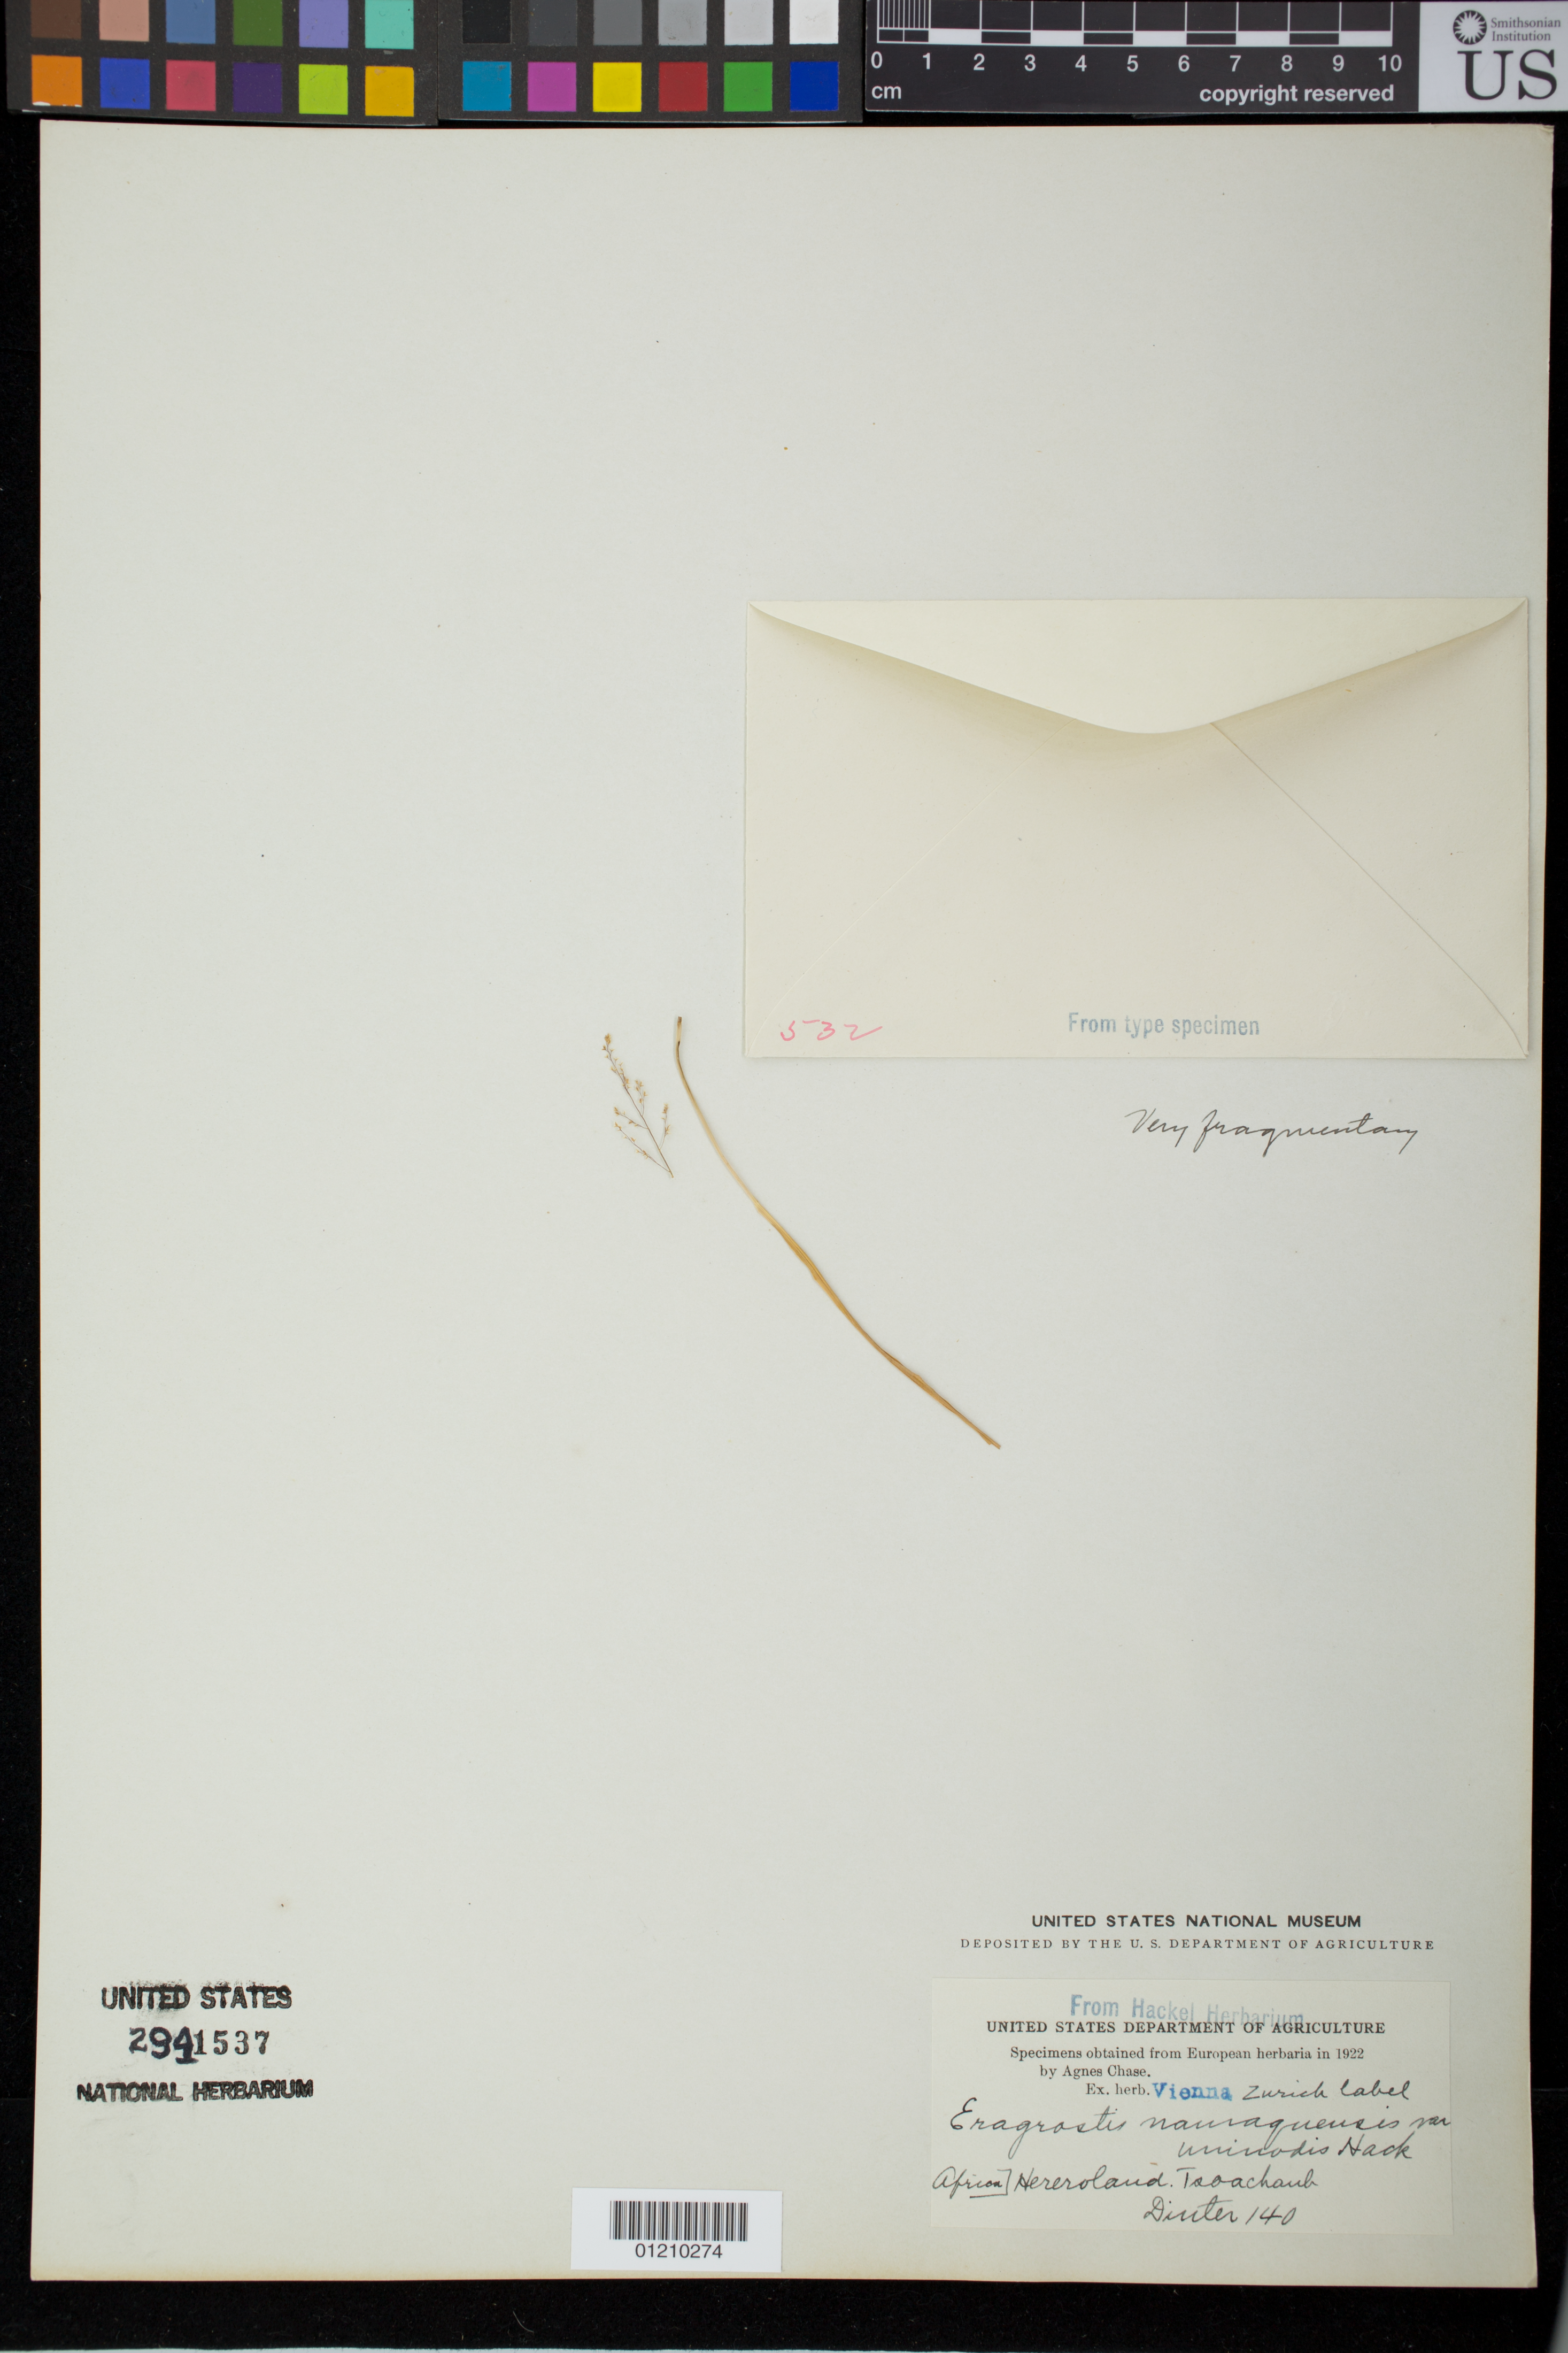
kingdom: Plantae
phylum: Tracheophyta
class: Liliopsida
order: Poales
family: Poaceae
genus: Eragrostis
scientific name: Eragrostis namaquensis var. uninodis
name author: Hack.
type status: Type Collection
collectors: M. Dinter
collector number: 140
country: Namibia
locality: Hereroland, Tsoachanb.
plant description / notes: Fragmentary material of type specimen ex herb. Vienna.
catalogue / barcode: US 2941537